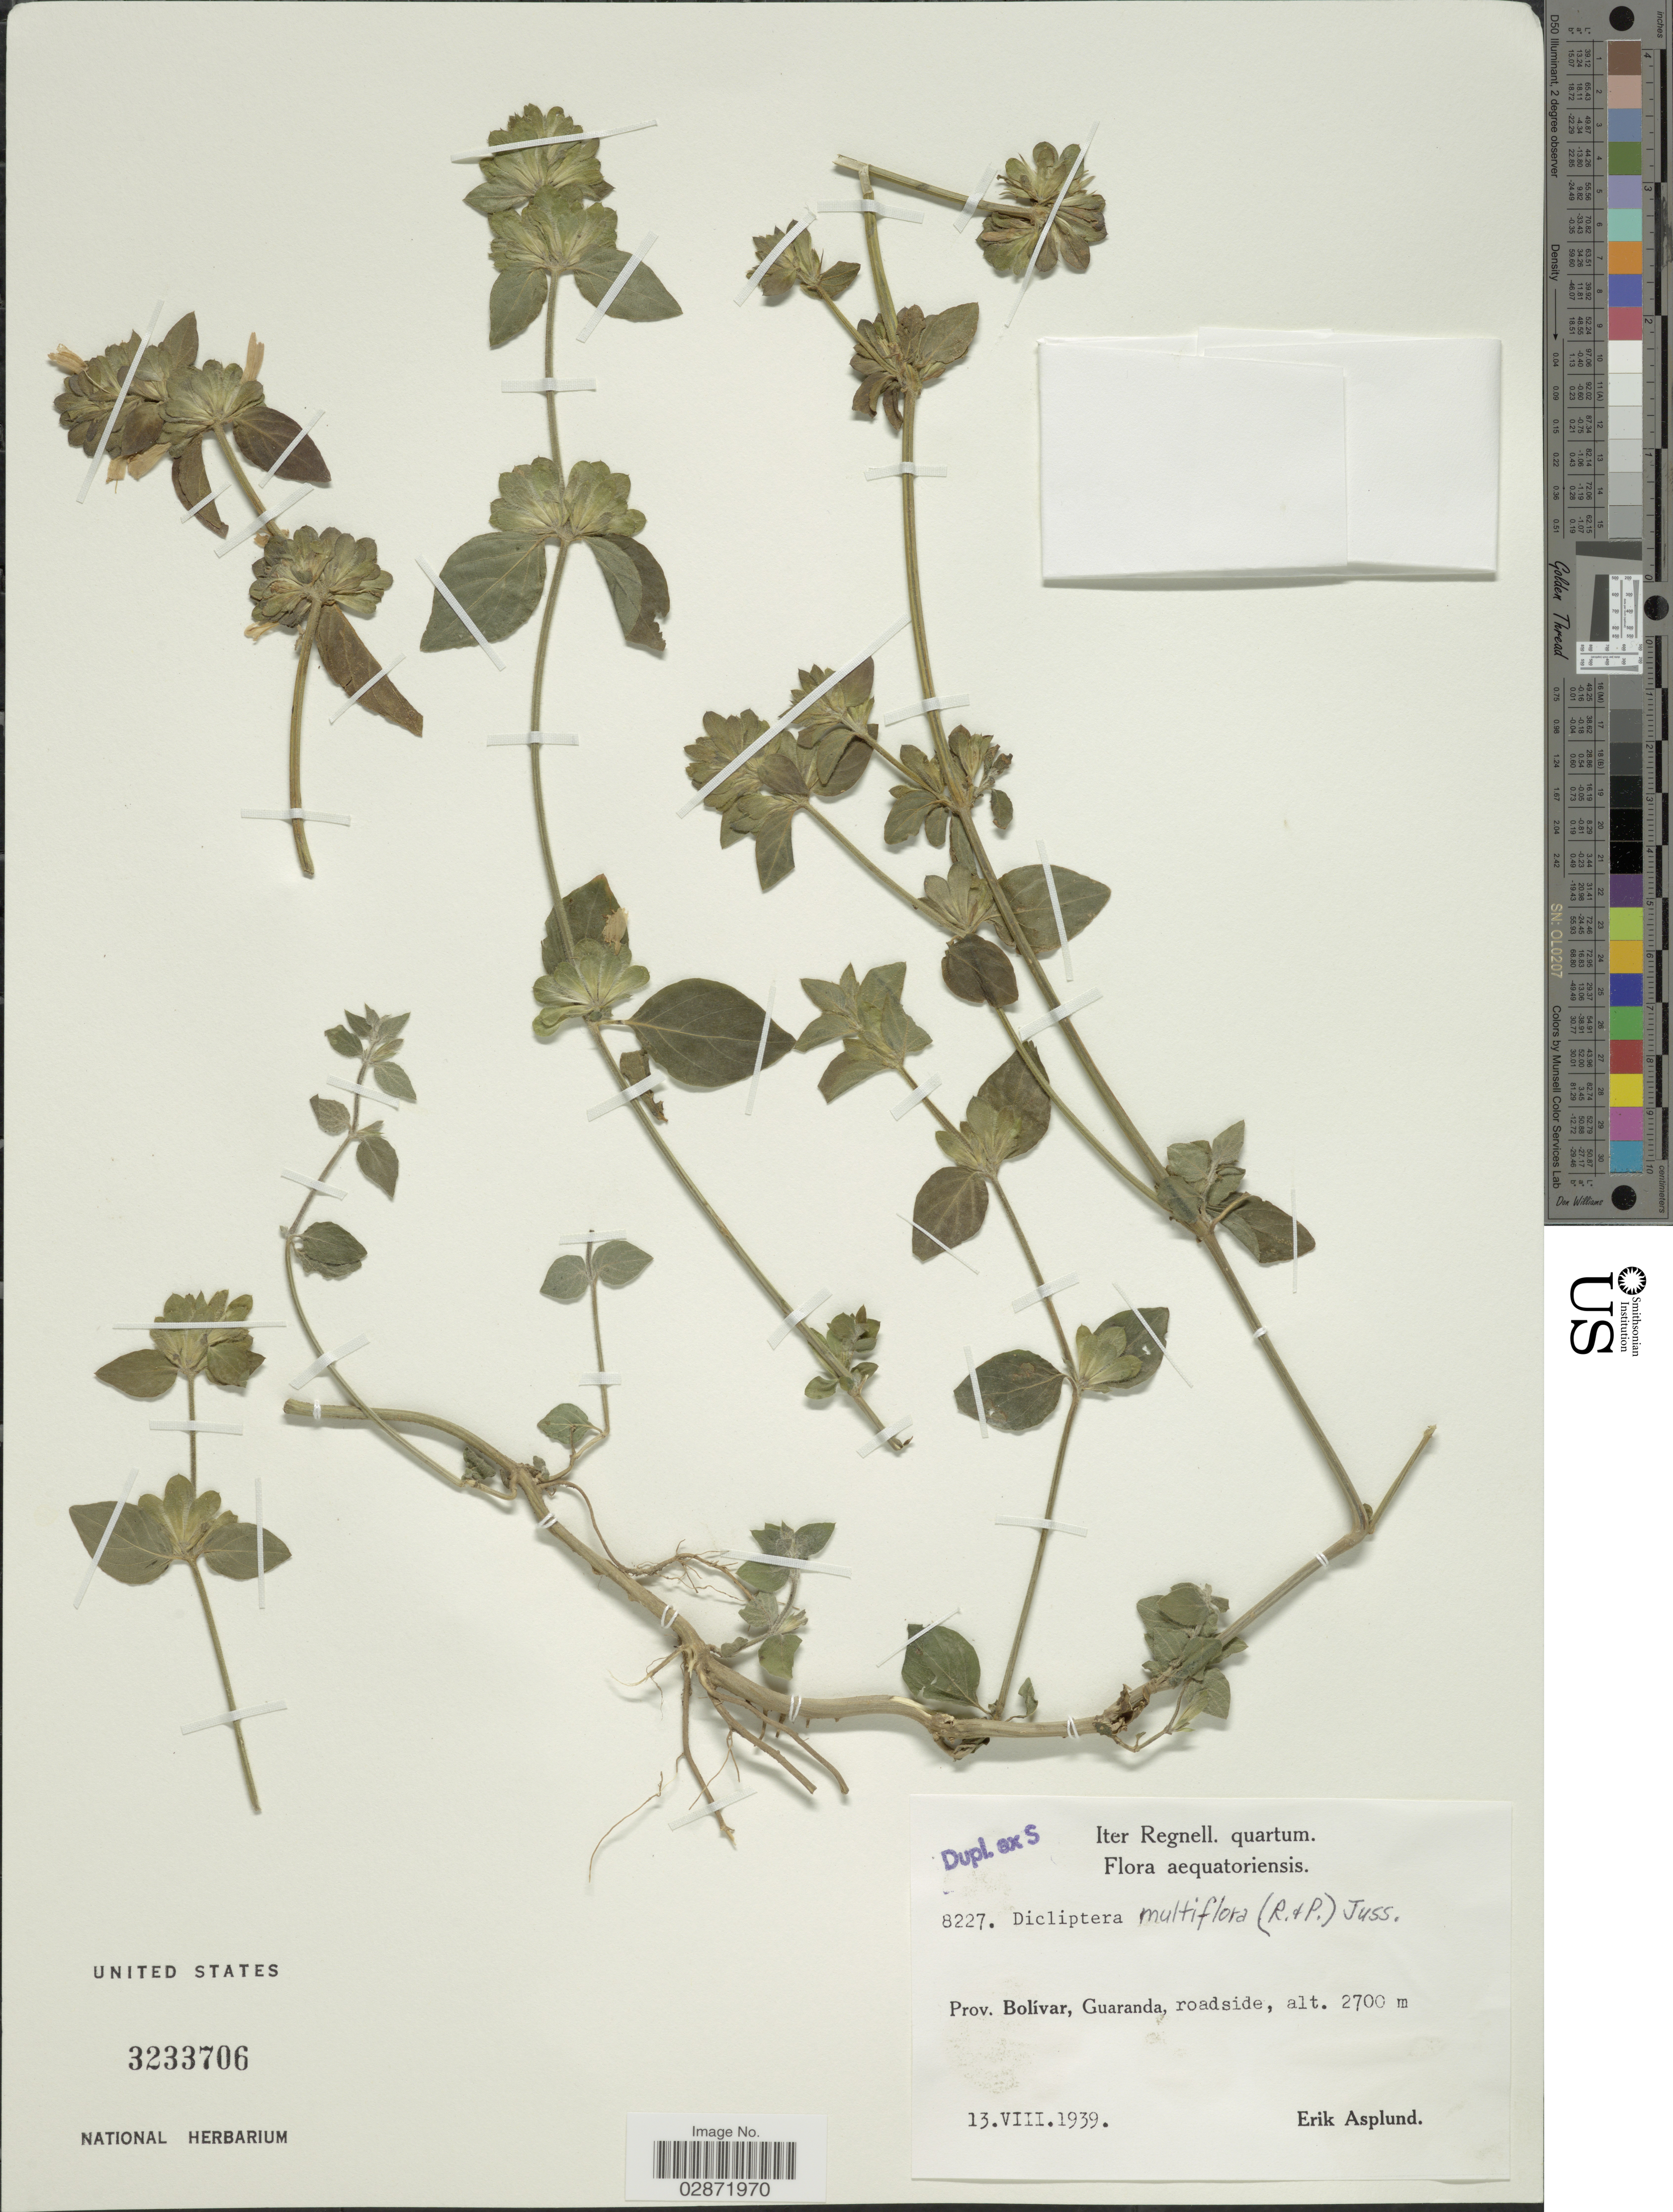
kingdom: Plantae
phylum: Tracheophyta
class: Magnoliopsida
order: Lamiales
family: Acanthaceae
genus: Dicliptera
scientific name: Dicliptera multiflora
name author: (Ruiz & Pav.) Juss.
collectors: E. Asplund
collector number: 8227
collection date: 1939-08-13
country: Ecuador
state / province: Bolívar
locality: Guaranda, roadside.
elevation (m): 2700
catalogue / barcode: US 3233706